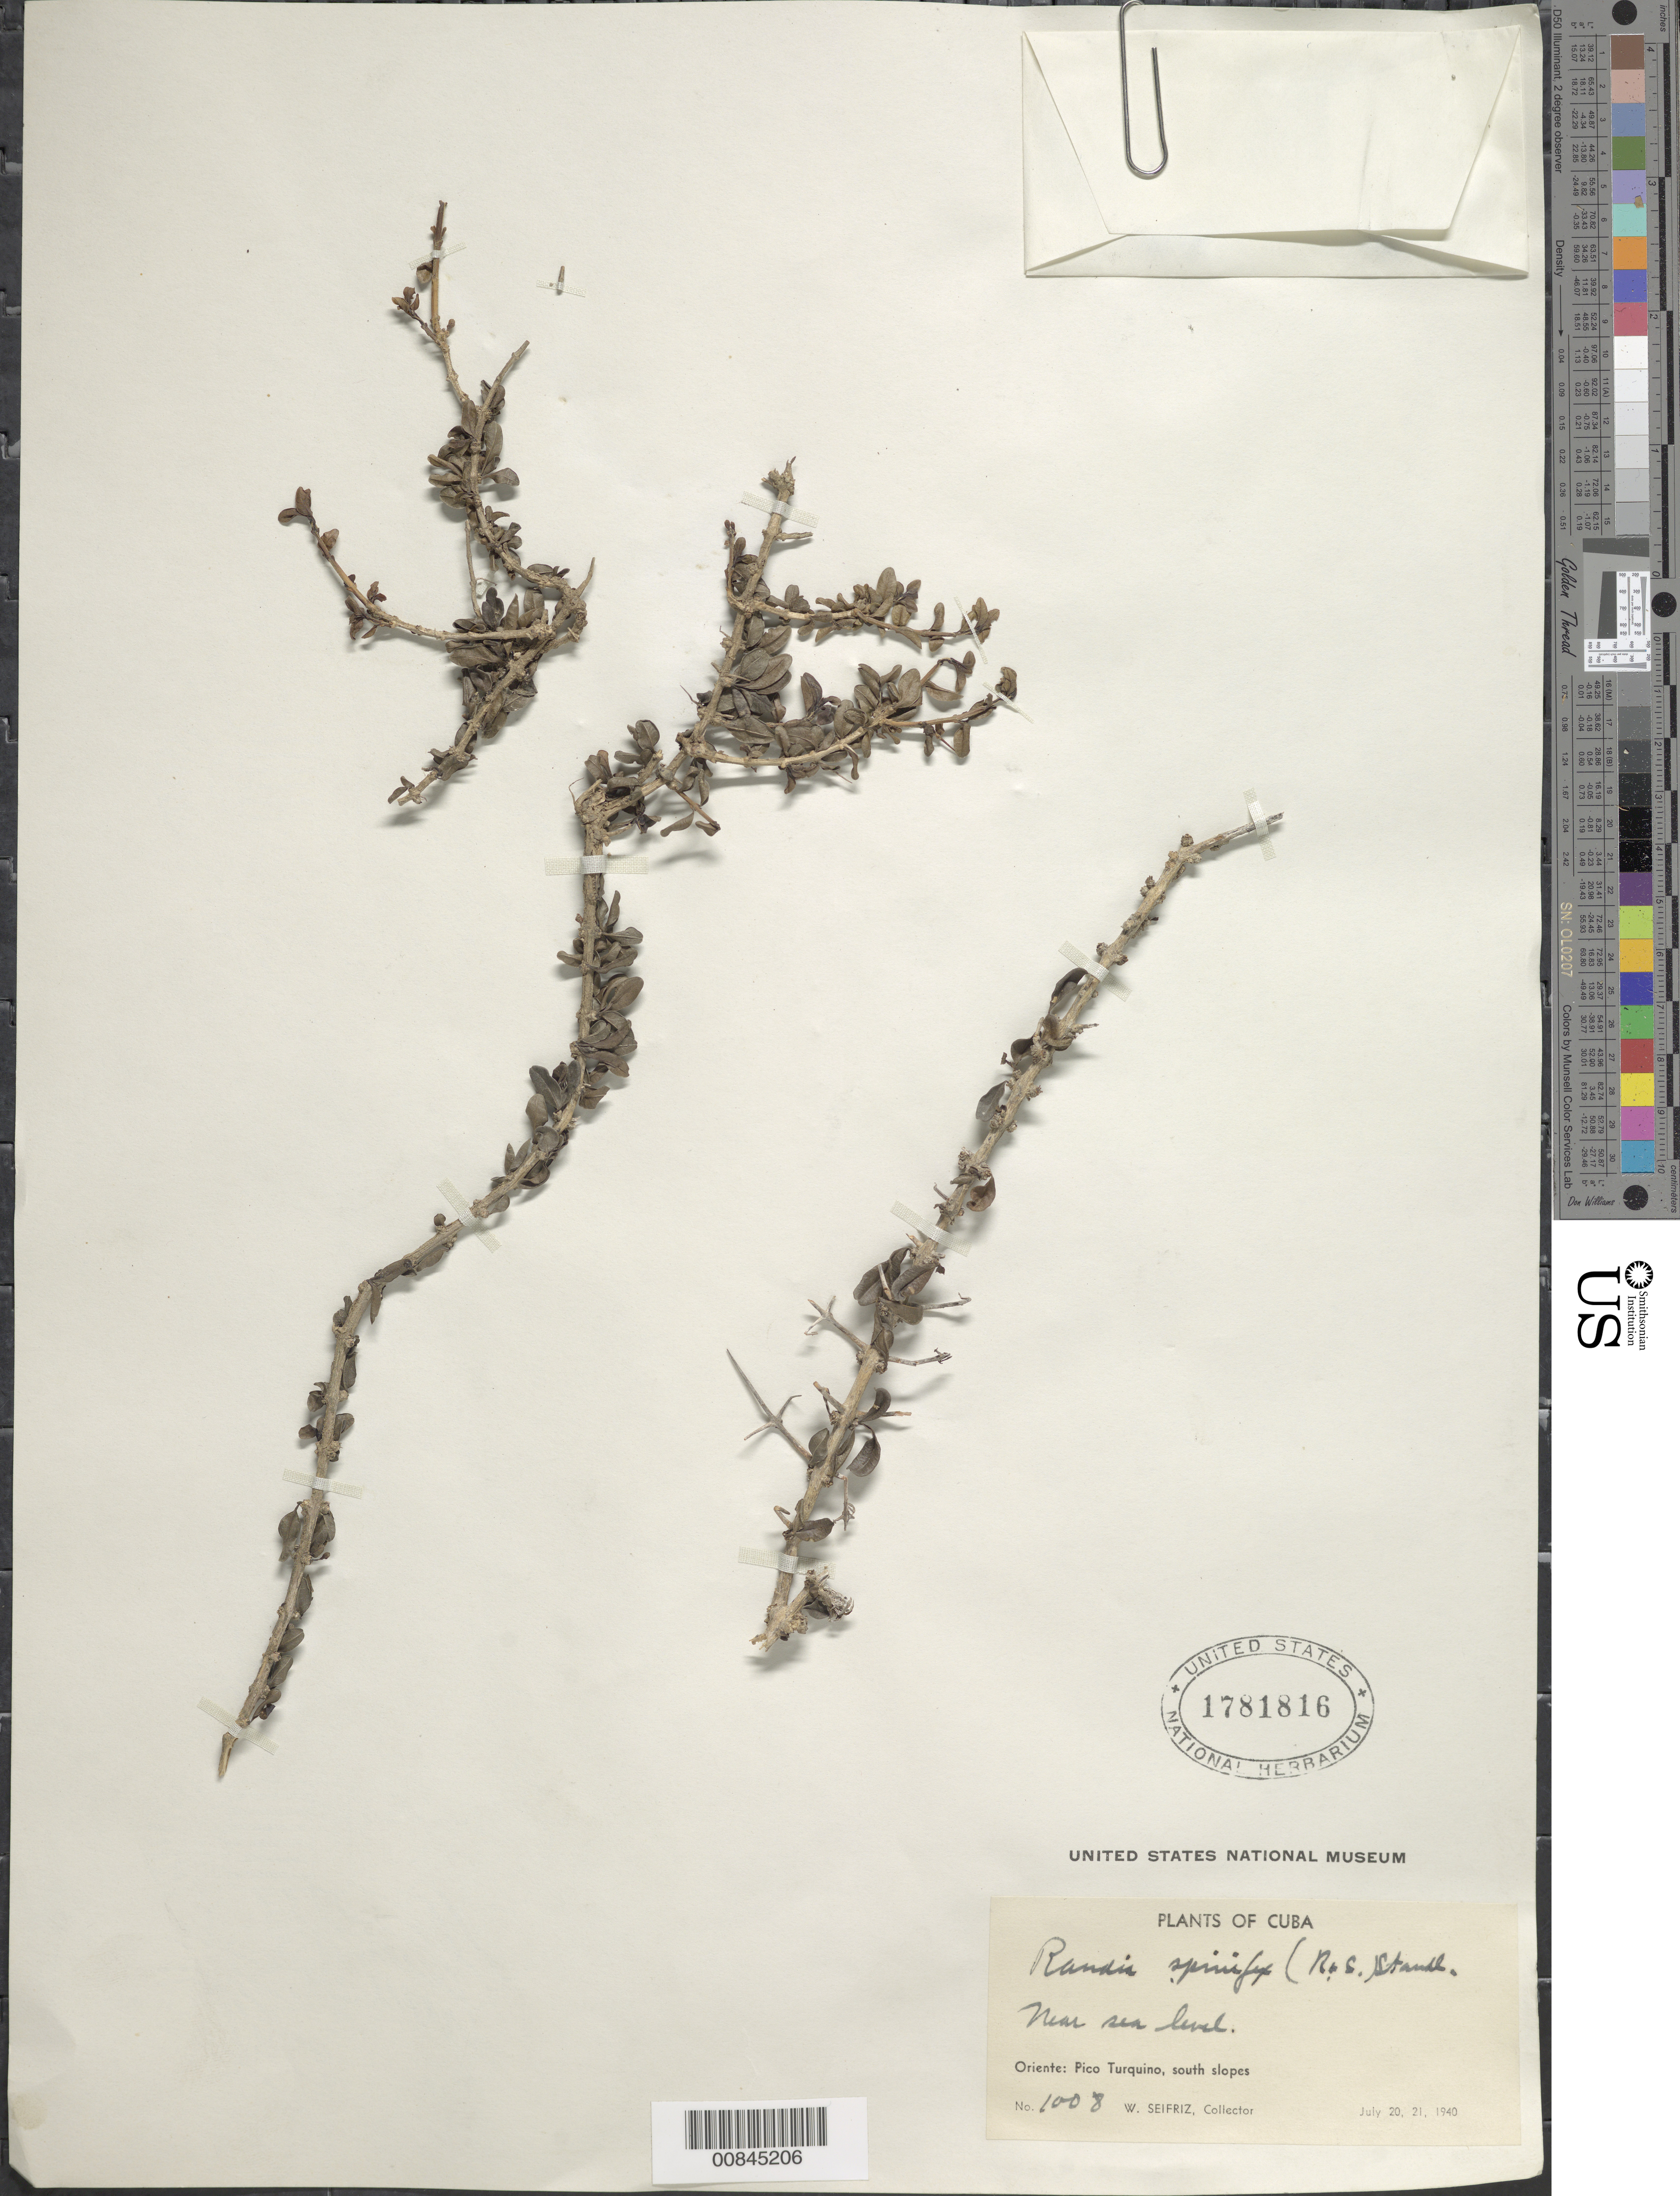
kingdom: Plantae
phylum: Tracheophyta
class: Magnoliopsida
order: Gentianales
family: Rubiaceae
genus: Randia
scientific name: Randia spinifex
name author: (Roem. & Schult.) Standl.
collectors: W. Seifriz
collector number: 1008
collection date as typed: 20 Jul 1940 to 21 Jul 1940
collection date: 1940-07-20/1940-07-21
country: Cuba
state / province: Oriente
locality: Pico Turquino, south slopes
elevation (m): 0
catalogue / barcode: US 1781816